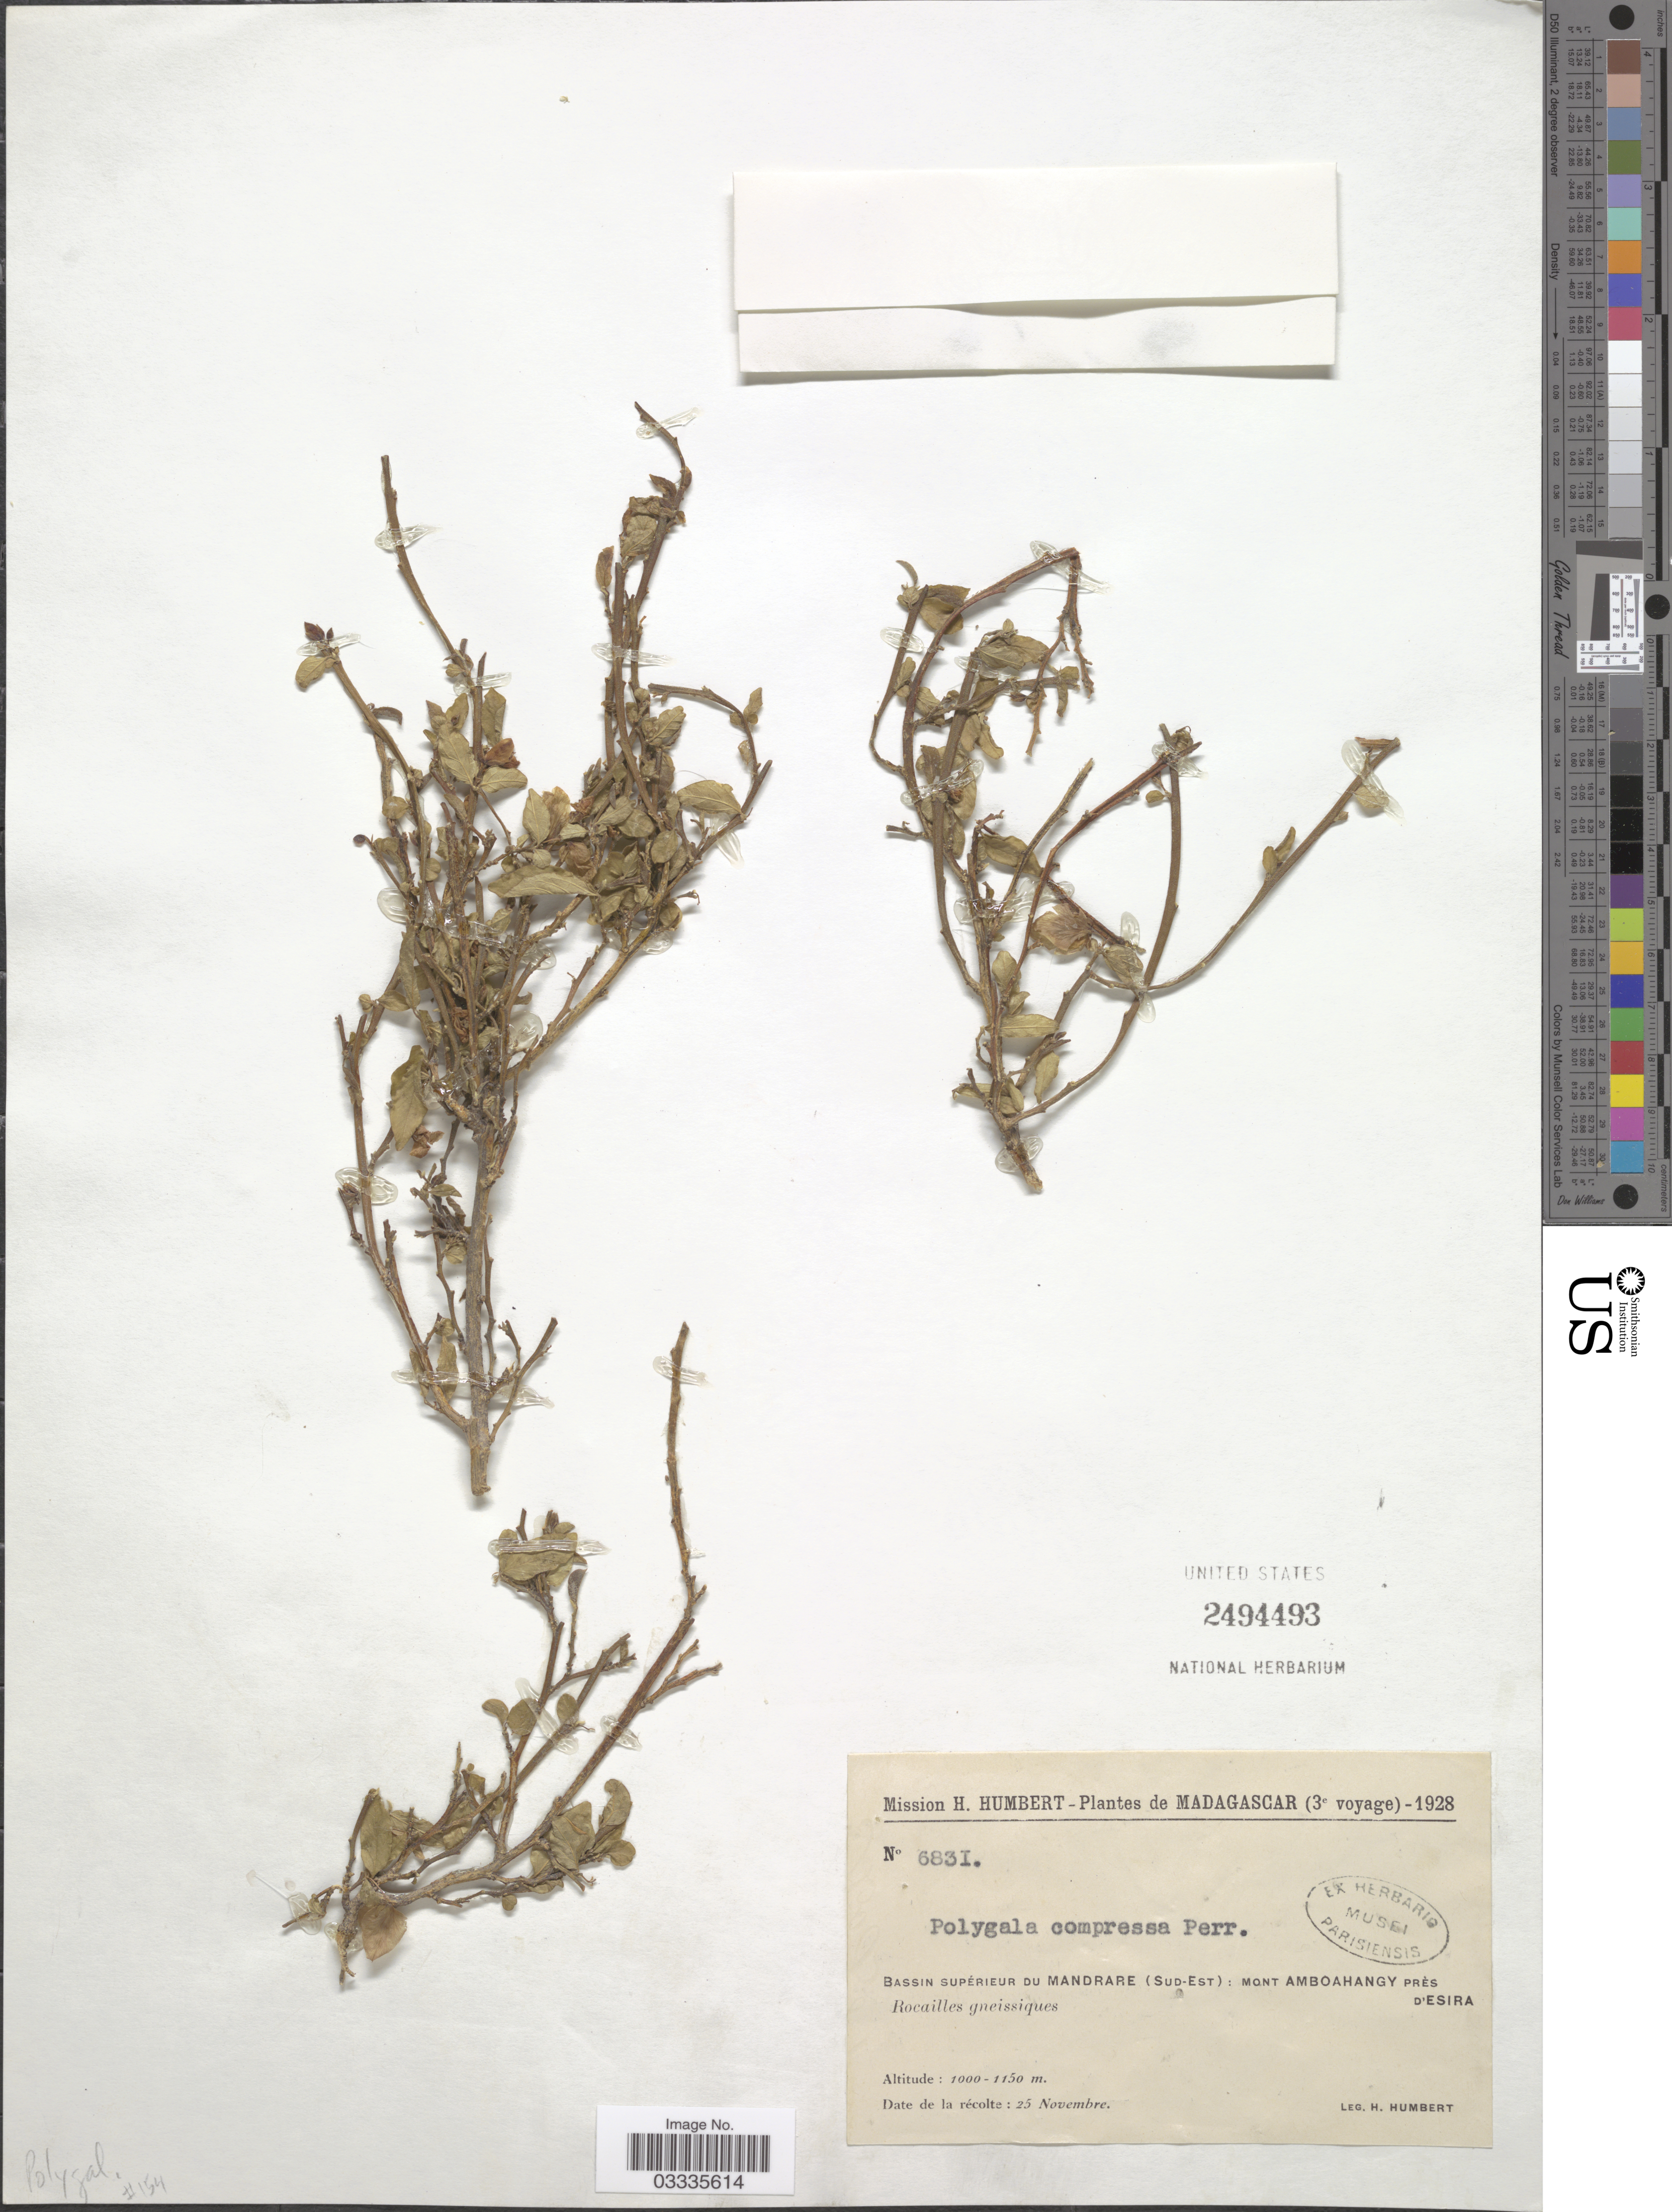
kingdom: Plantae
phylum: Tracheophyta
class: Magnoliopsida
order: Fabales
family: Polygalaceae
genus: Polygala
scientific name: Polygala compressa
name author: H. Perrier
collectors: H. Humbert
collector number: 6831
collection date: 1928-11-25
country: Madagascar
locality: Bassin Supérieur du Mandrare (Sud-Est): Mont Amboahangy près d'Esira.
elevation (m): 1000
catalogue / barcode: US 2494493